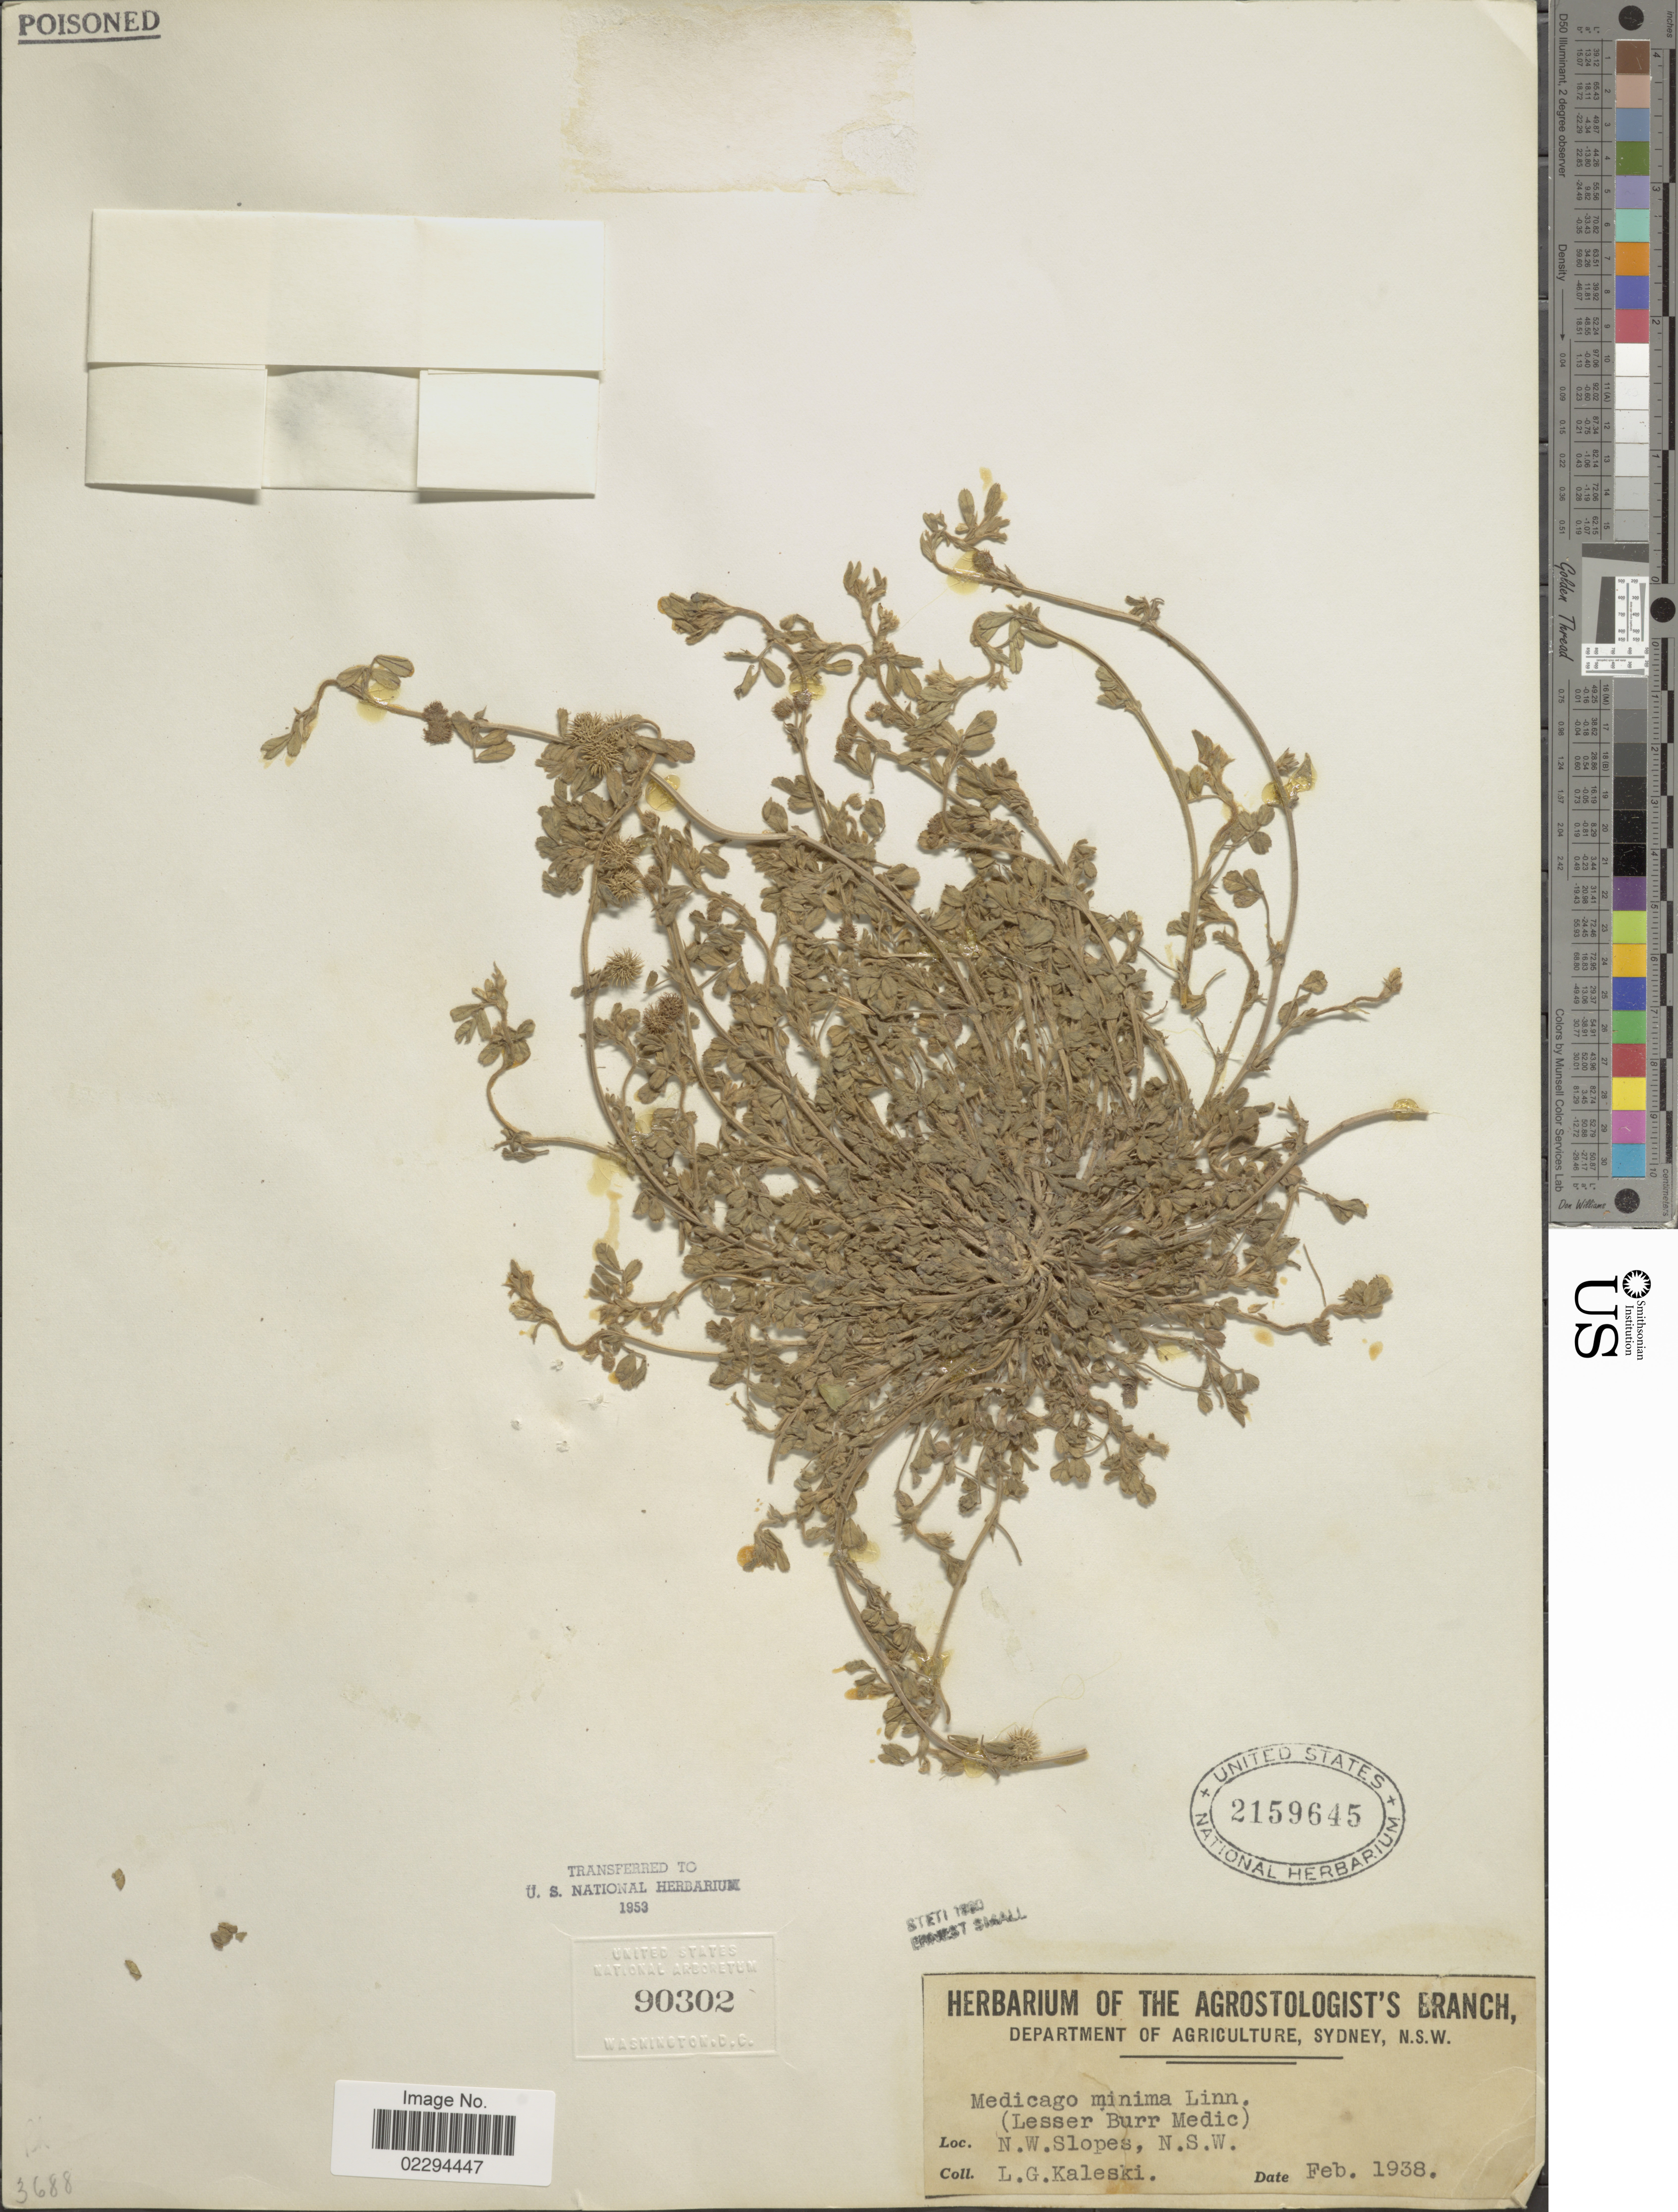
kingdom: Plantae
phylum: Tracheophyta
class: Magnoliopsida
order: Fabales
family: Fabaceae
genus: Medicago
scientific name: Medicago minima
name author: Lam.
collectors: L. Kaleski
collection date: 1938-02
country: Australia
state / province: New South Wales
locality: N. W. Slopes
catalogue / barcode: US 2159645